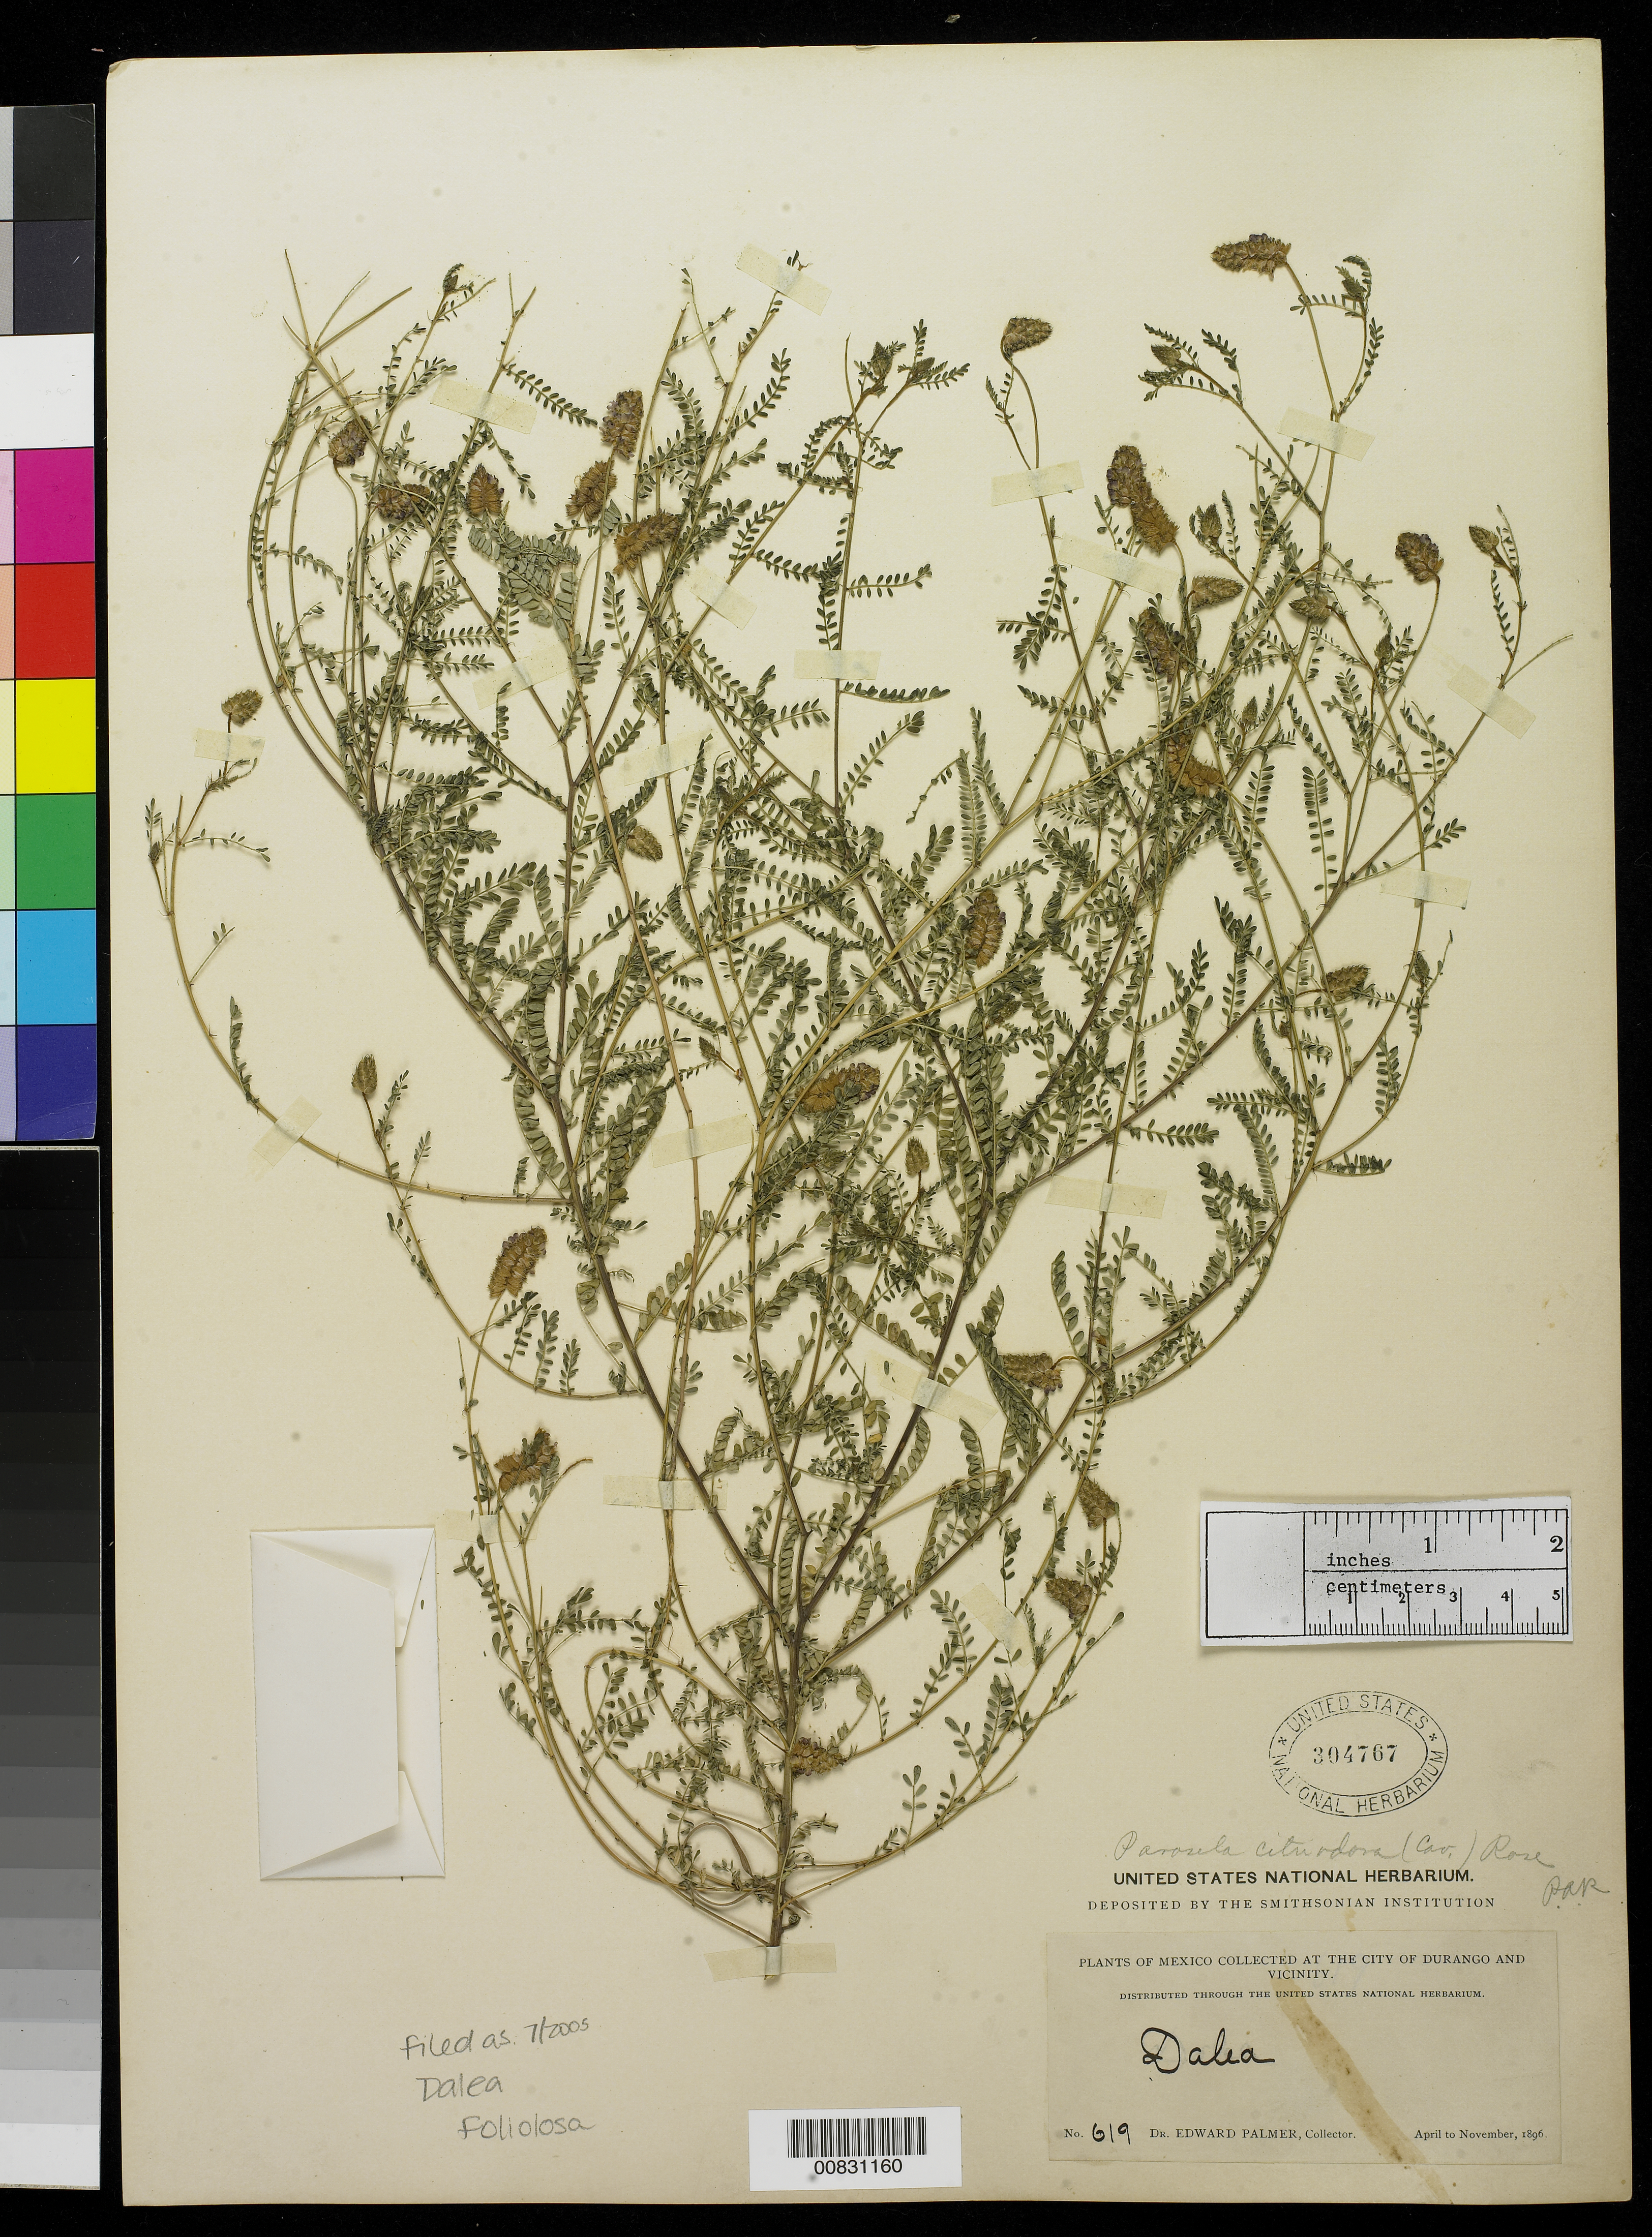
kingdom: Plantae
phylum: Tracheophyta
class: Magnoliopsida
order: Fabales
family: Fabaceae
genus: Dalea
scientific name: Dalea foliolosa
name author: (Aiton) Barneby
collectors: E. Palmer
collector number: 619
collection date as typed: Apr 1896 to -- Nov 1896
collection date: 1896-04/1896-11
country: Mexico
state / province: Durango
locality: City of Durango and vicinity.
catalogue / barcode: US 304767